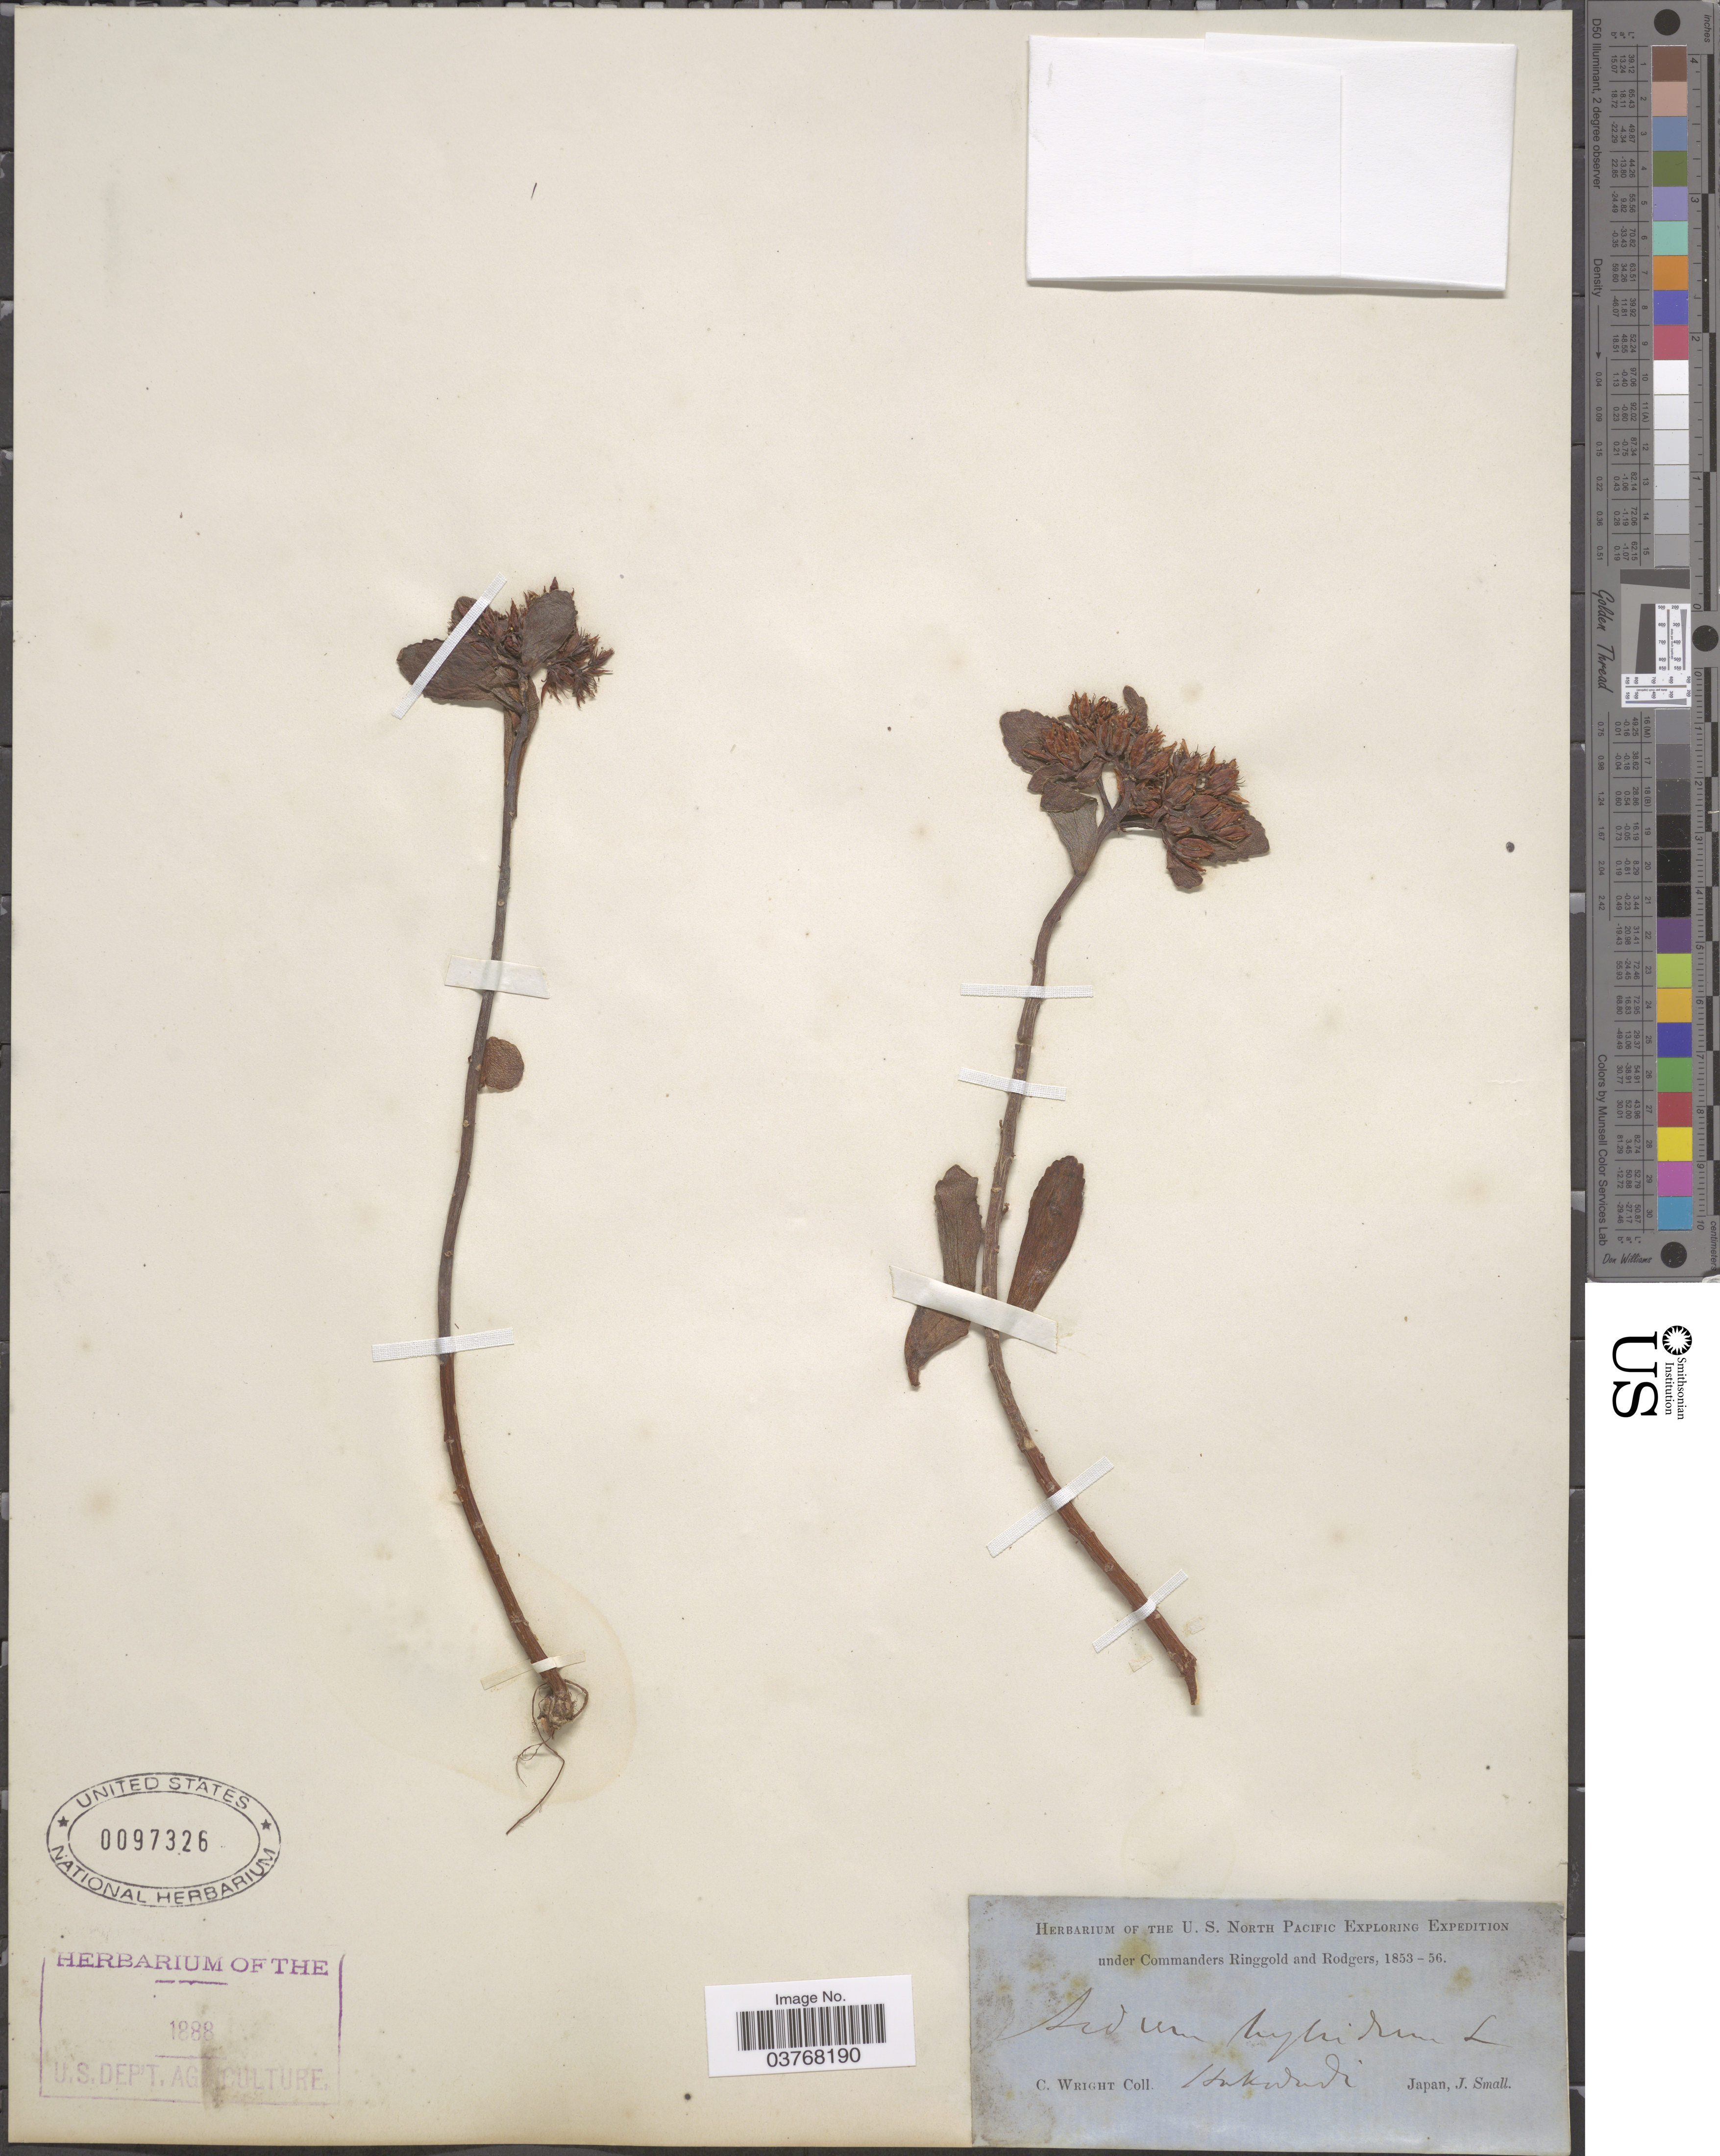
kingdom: Plantae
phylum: Tracheophyta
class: Magnoliopsida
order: Saxifragales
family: Crassulaceae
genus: Phedimus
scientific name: Phedimus hybridus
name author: (L.) 't Hart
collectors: C. Wright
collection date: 1853/1856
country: Japan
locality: Hakodadi.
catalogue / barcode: US 97326